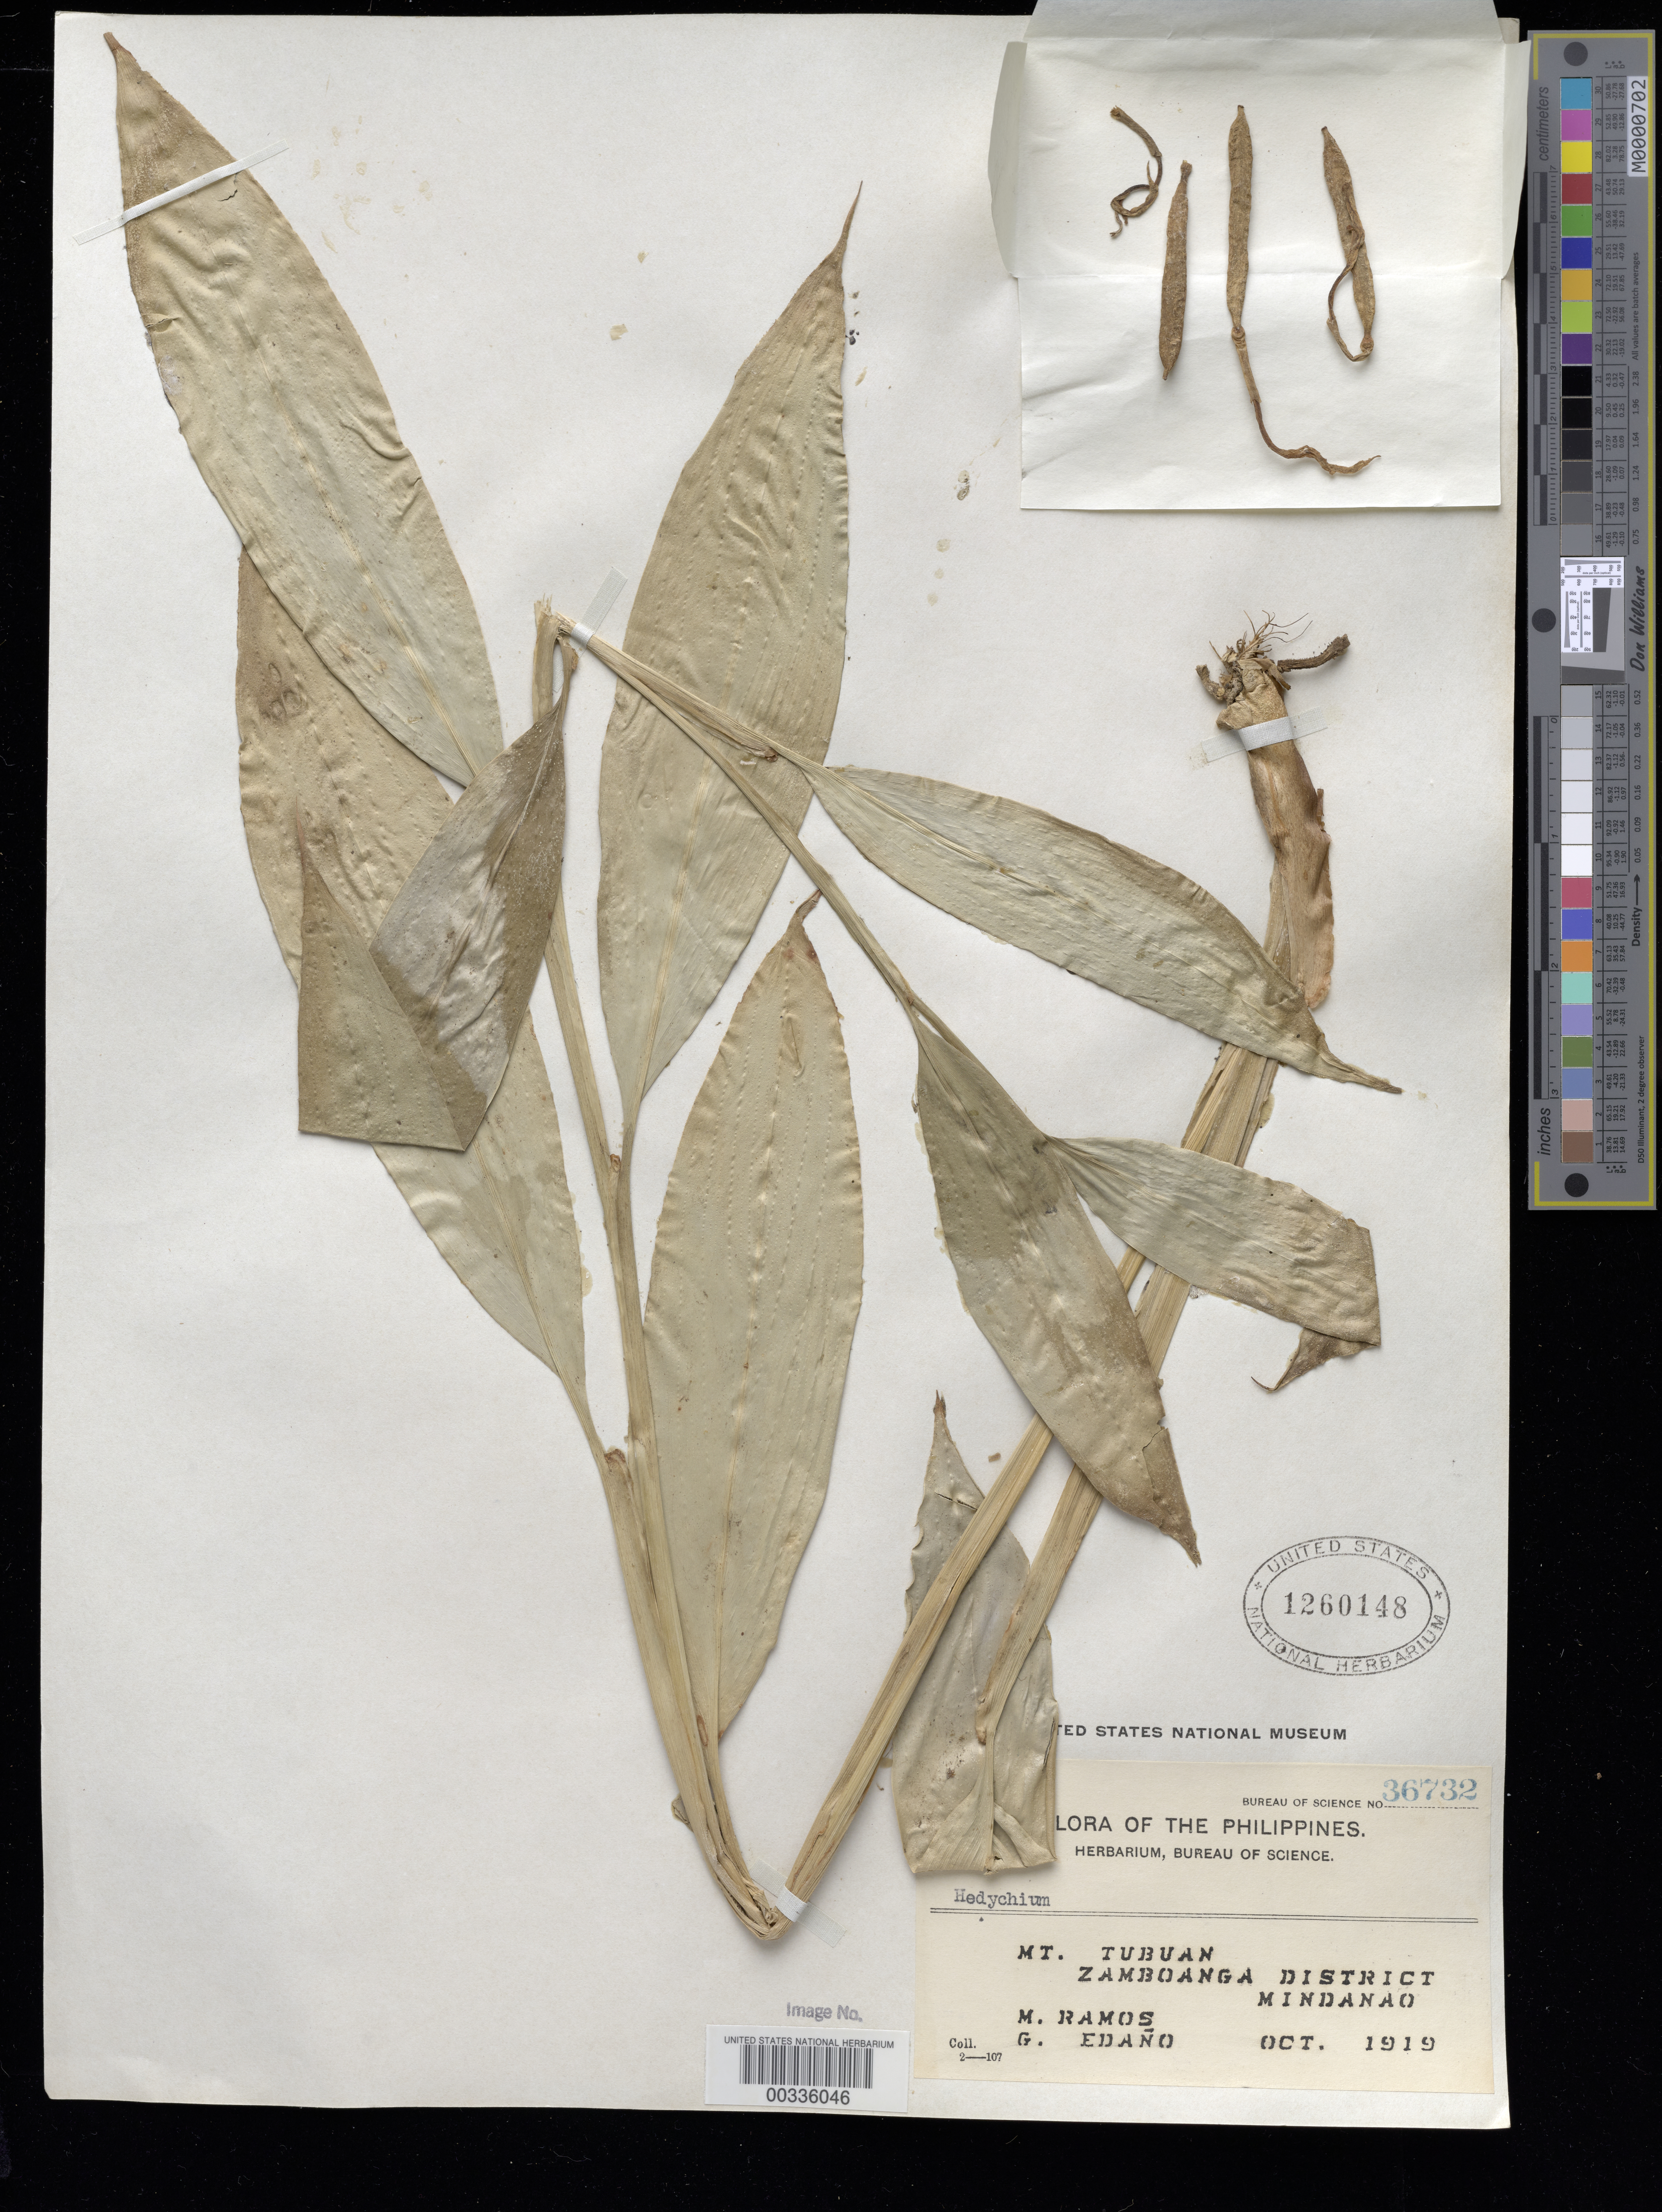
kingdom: Plantae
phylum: Tracheophyta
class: Liliopsida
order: Zingiberales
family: Zingiberaceae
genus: Burbidgea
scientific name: Burbidgea nitida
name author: Hook. f.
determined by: Docot, Rudolph Valentino A.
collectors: M. Ramos & G. E. Edaño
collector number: Bur. Sci. 36732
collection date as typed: Oct 1919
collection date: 1919-10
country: Philippines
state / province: Muslim Mindanao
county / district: Maguindanao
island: Mindanao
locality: Mt tubuan, zamboanga dist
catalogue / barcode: US 1260148